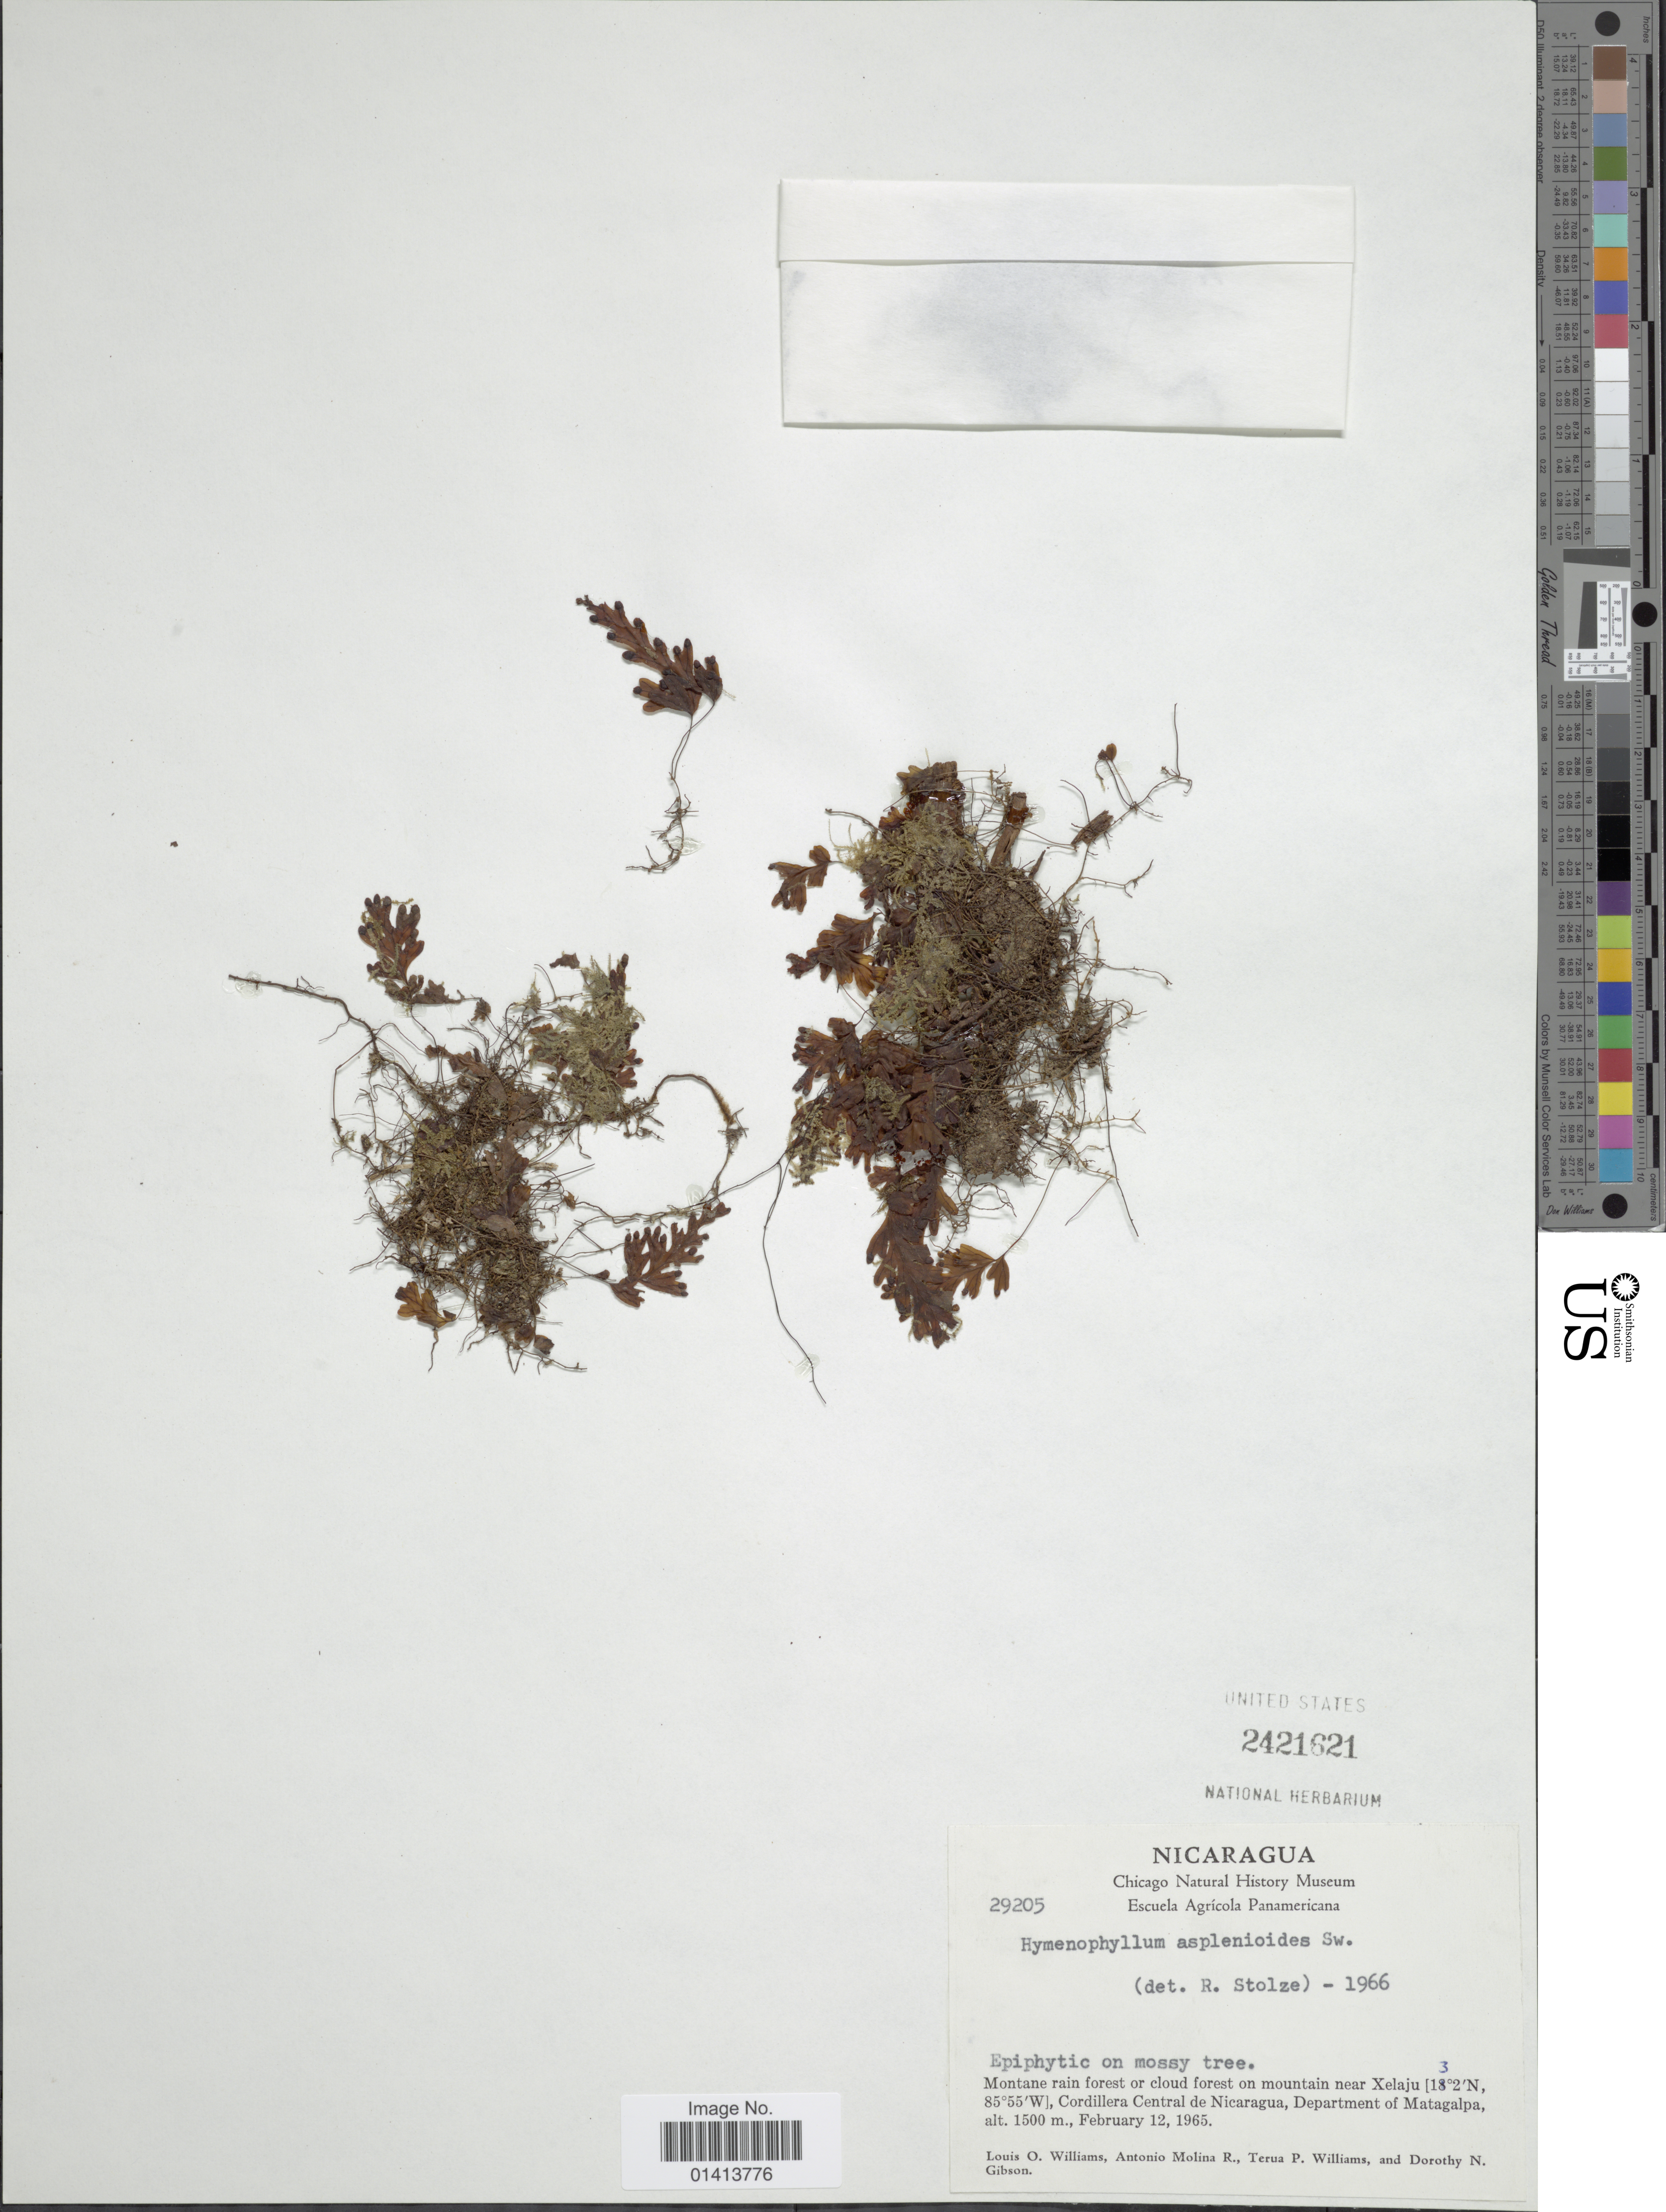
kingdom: Plantae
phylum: Tracheophyta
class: Polypodiopsida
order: Hymenophyllales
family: Hymenophyllaceae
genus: Hymenophyllum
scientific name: Hymenophyllum asplenioides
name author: (Sw.) Sw.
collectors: L. O. Williams, A. Molina R., T. P. Williams & D. N. Gibson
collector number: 29205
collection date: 1965-02-12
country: Nicaragua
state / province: Matagalpa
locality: Montane rain forest or cloud forest on mountain near Xelaju, Cordillera Central de Nicaragua, Department of Matagalpa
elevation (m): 1500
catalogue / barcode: US 2421621